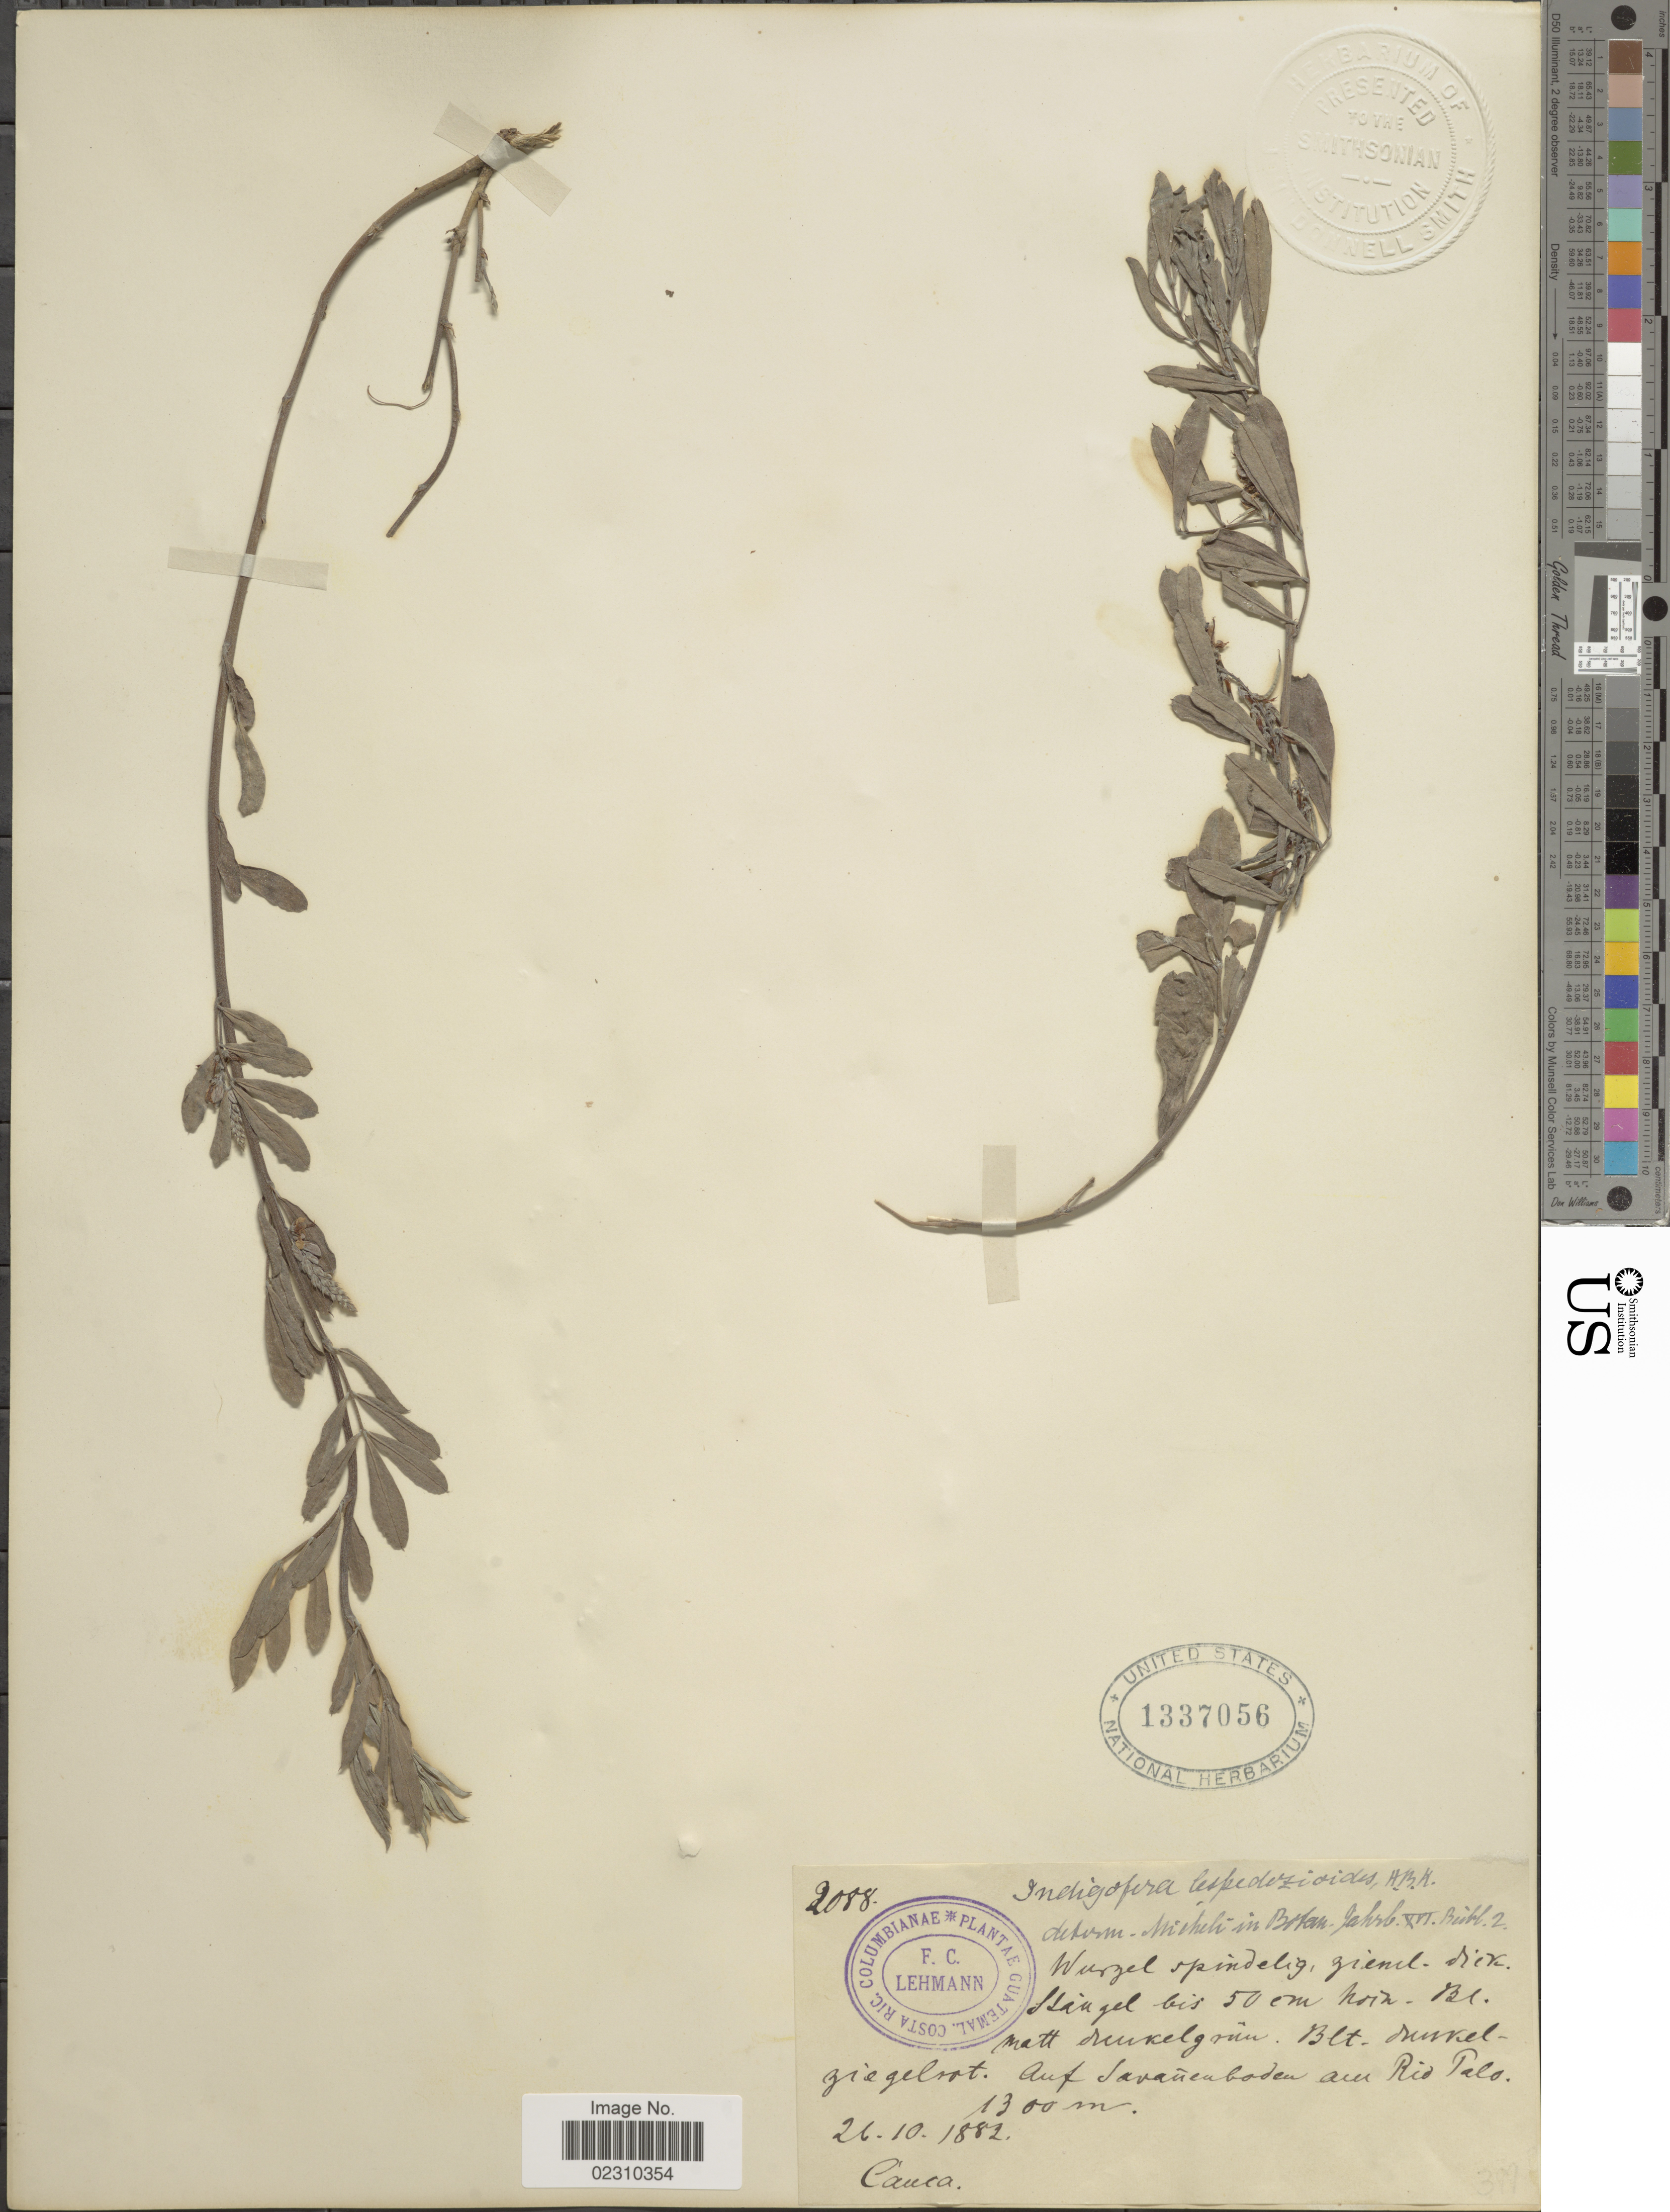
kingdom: Plantae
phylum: Tracheophyta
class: Magnoliopsida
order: Fabales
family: Fabaceae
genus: Indigofera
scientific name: Indigofera lespedezioides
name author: Kunth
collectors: F. C. Lehmann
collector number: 2088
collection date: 1882-10-26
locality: Auf Savanenboden am Rio Talo.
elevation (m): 1300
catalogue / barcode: US 1337056